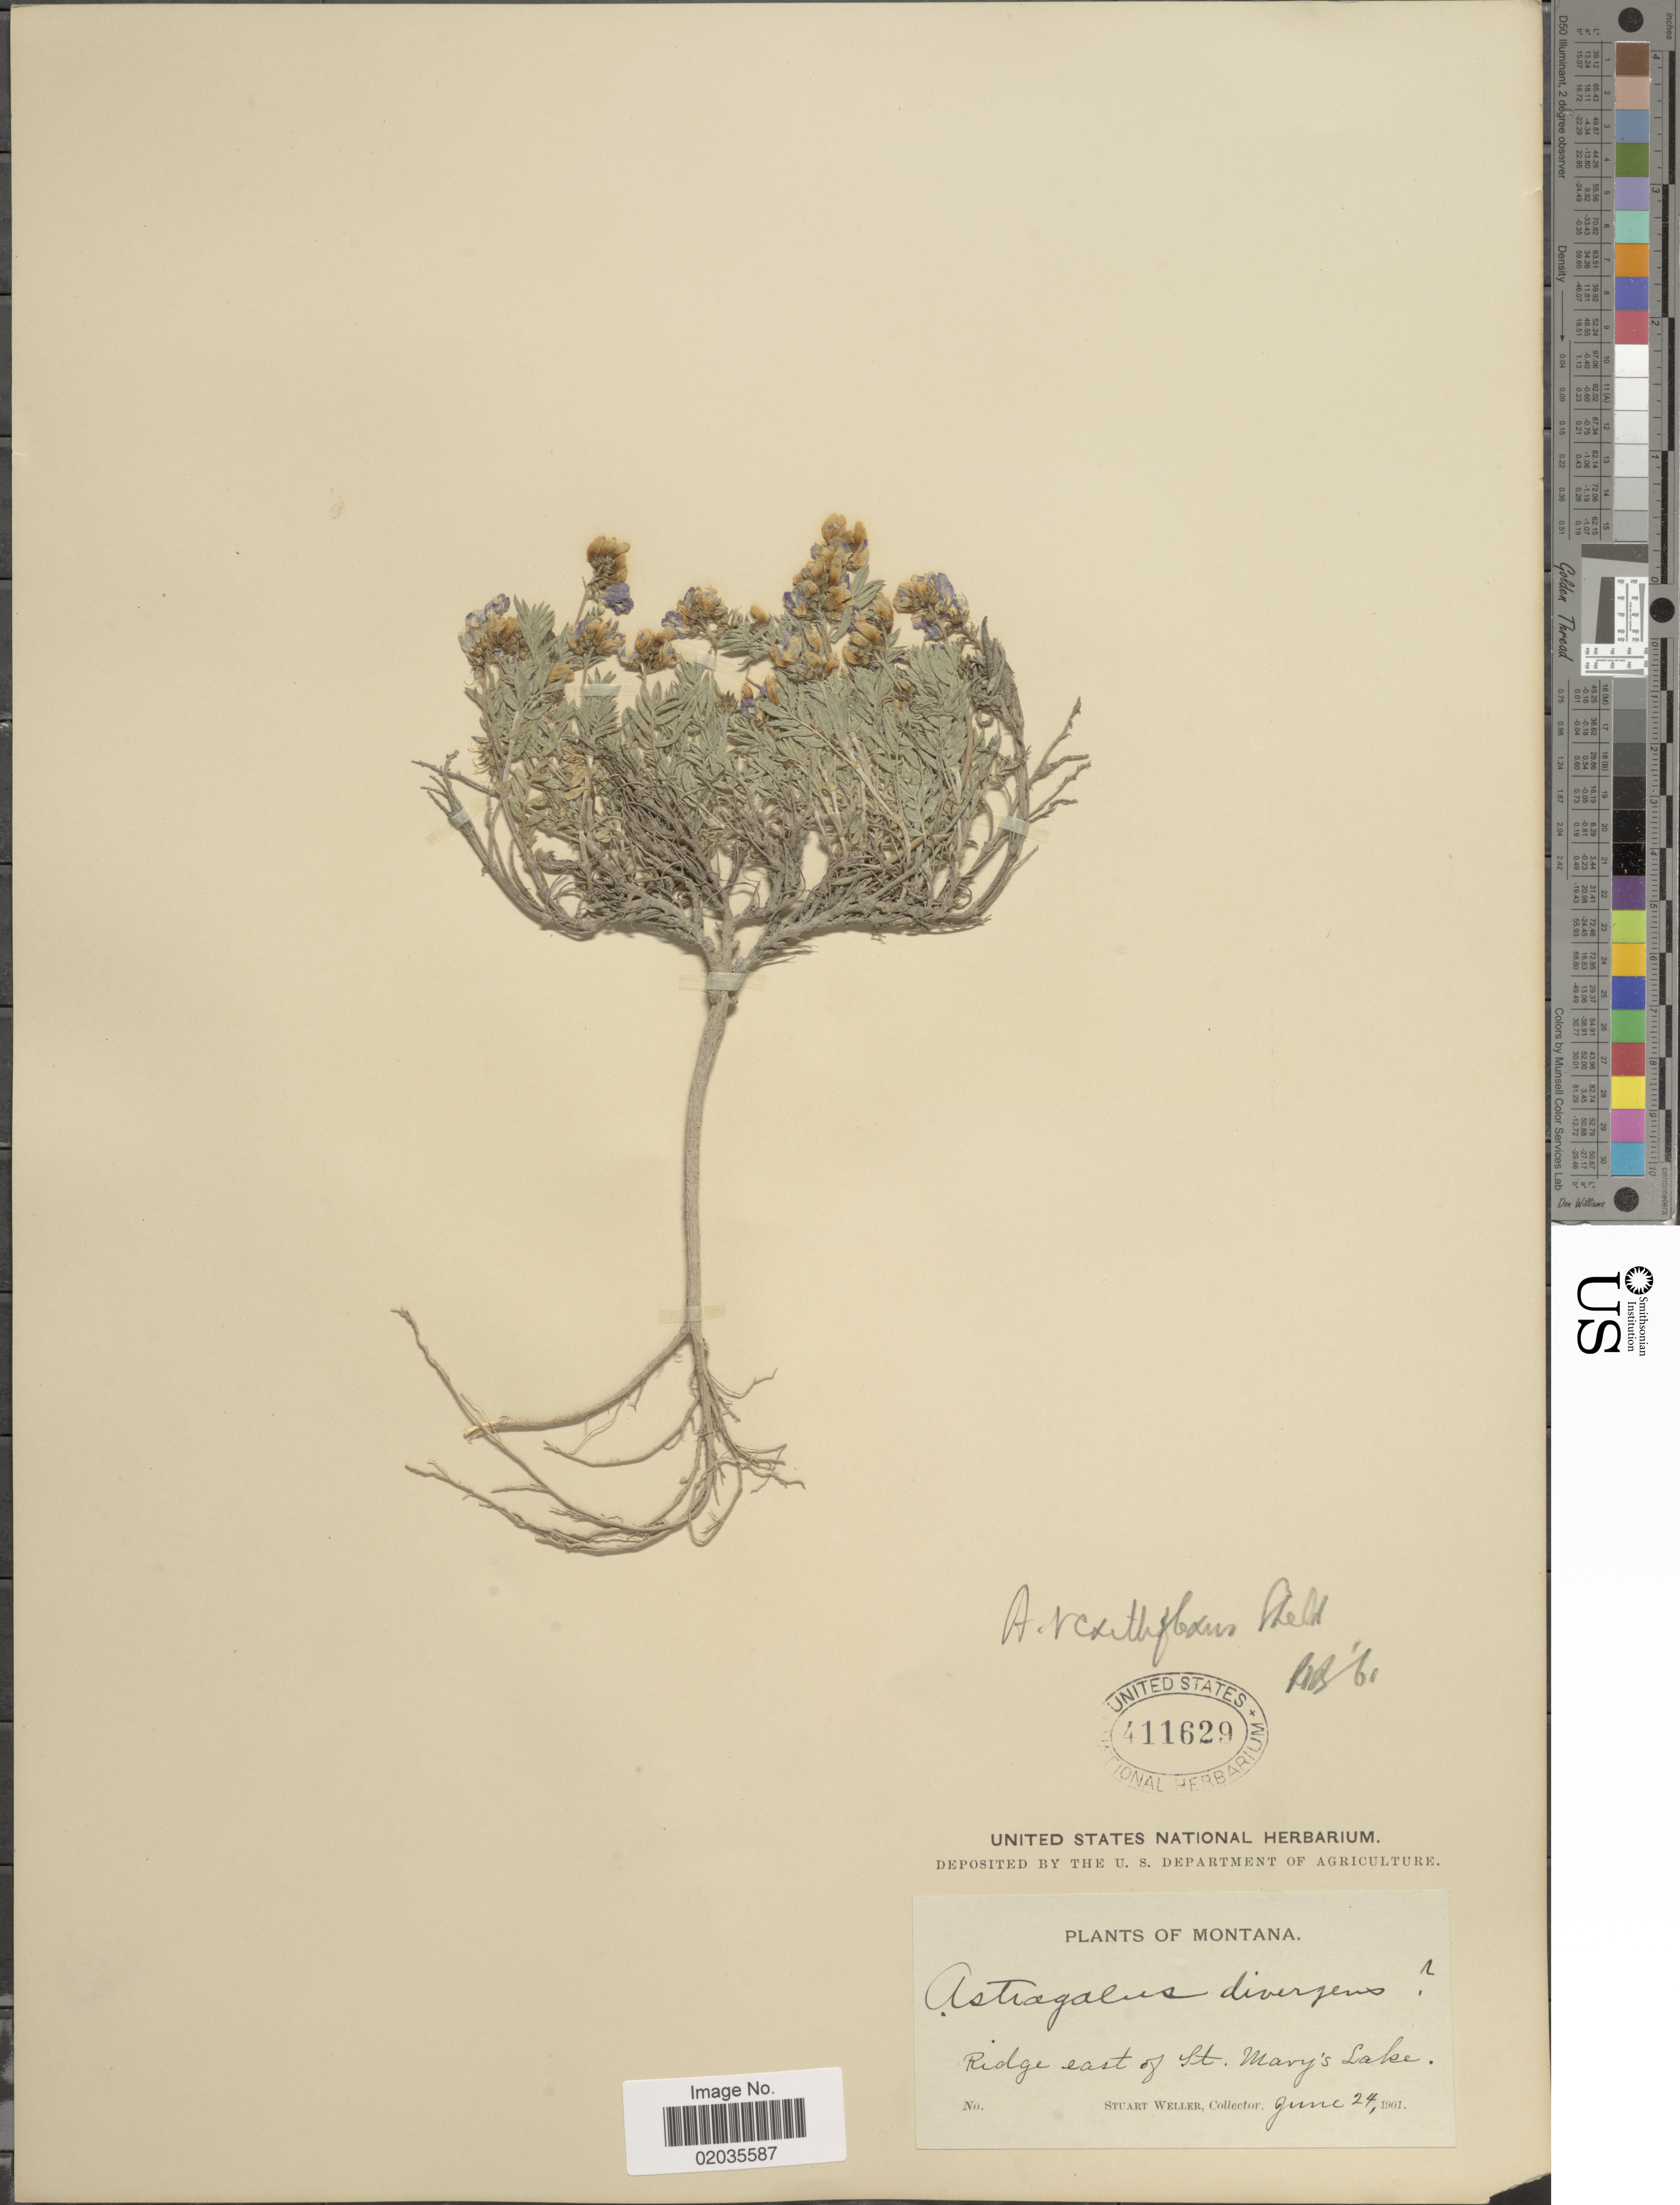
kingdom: Plantae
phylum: Tracheophyta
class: Magnoliopsida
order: Fabales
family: Fabaceae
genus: Astragalus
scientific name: Astragalus vexilliflexus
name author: E. Sheld.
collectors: S. Weller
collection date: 1901-06-24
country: United States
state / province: Montana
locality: Ridge east of St. Mary's Lake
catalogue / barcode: US 411629